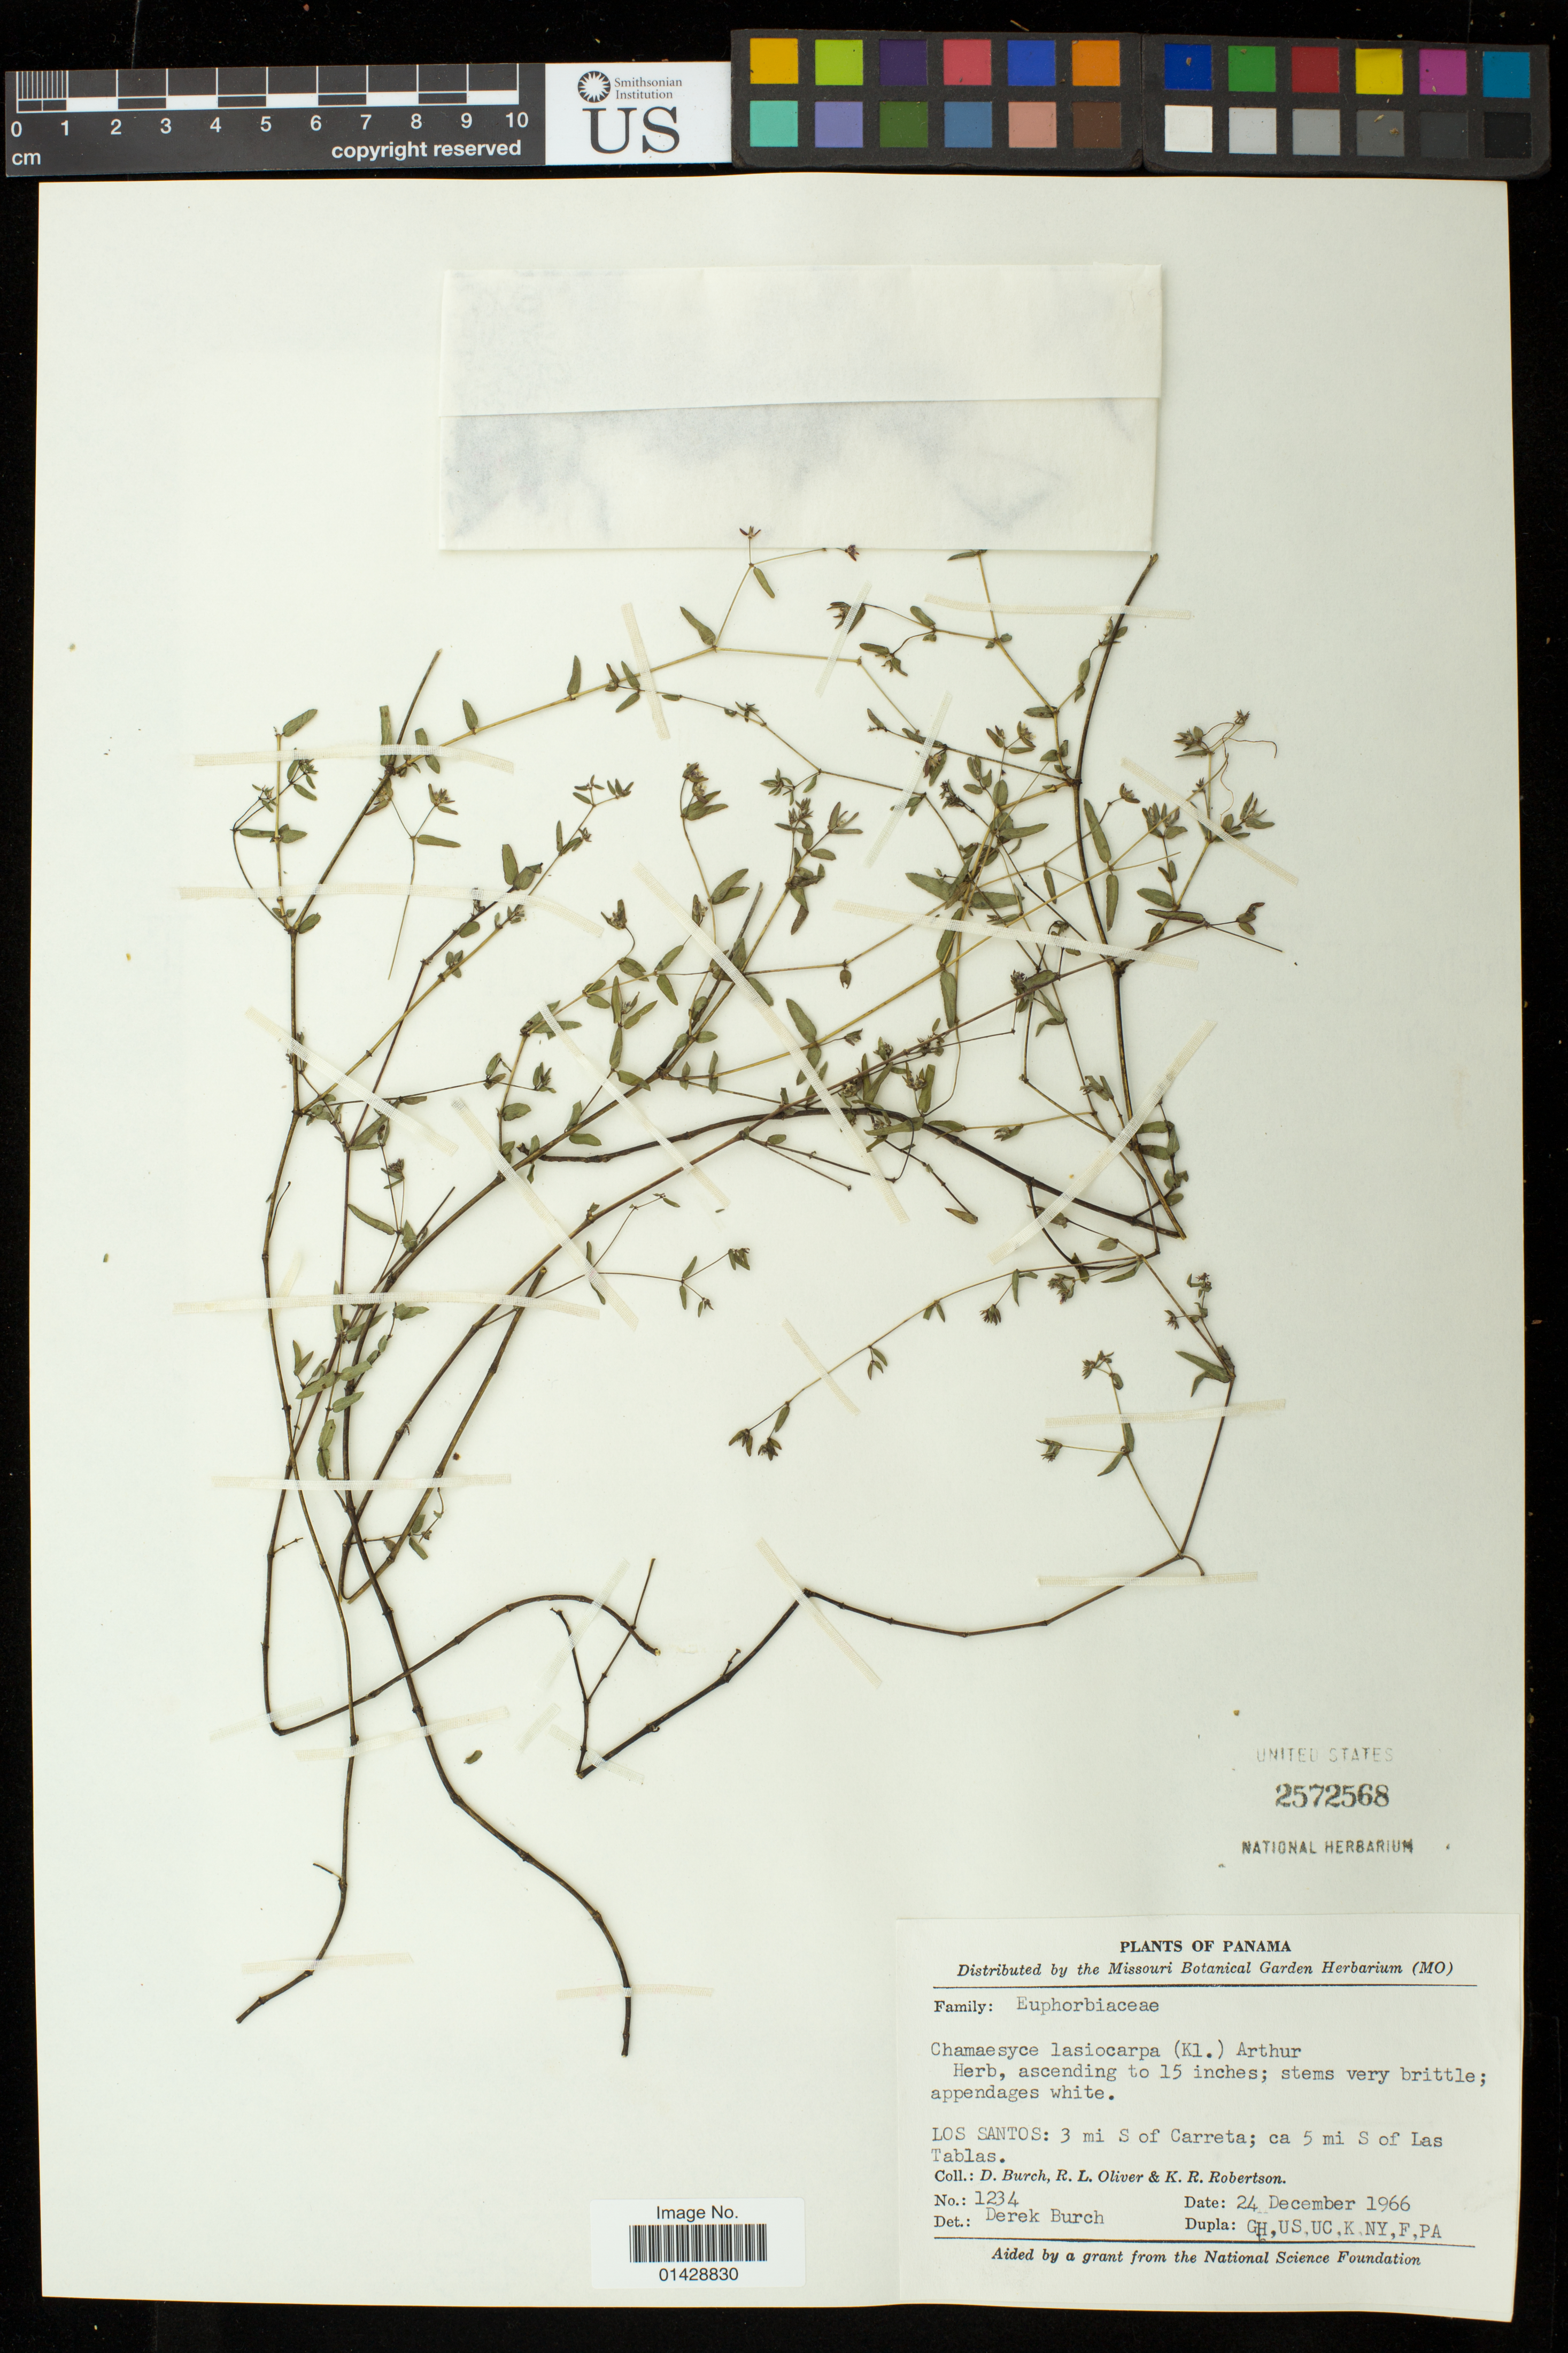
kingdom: Plantae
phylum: Tracheophyta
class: Magnoliopsida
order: Malpighiales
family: Euphorbiaceae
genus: Euphorbia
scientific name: Euphorbia lasiocarpa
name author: Klotzsch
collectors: D. Burch, R. L. Oliver & K. R. Robertson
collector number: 1234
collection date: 1966-12-24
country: Panama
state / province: Los Santos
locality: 3 mi S of Carreta; ca 5 mi S of Las Tablas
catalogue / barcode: US 2572568